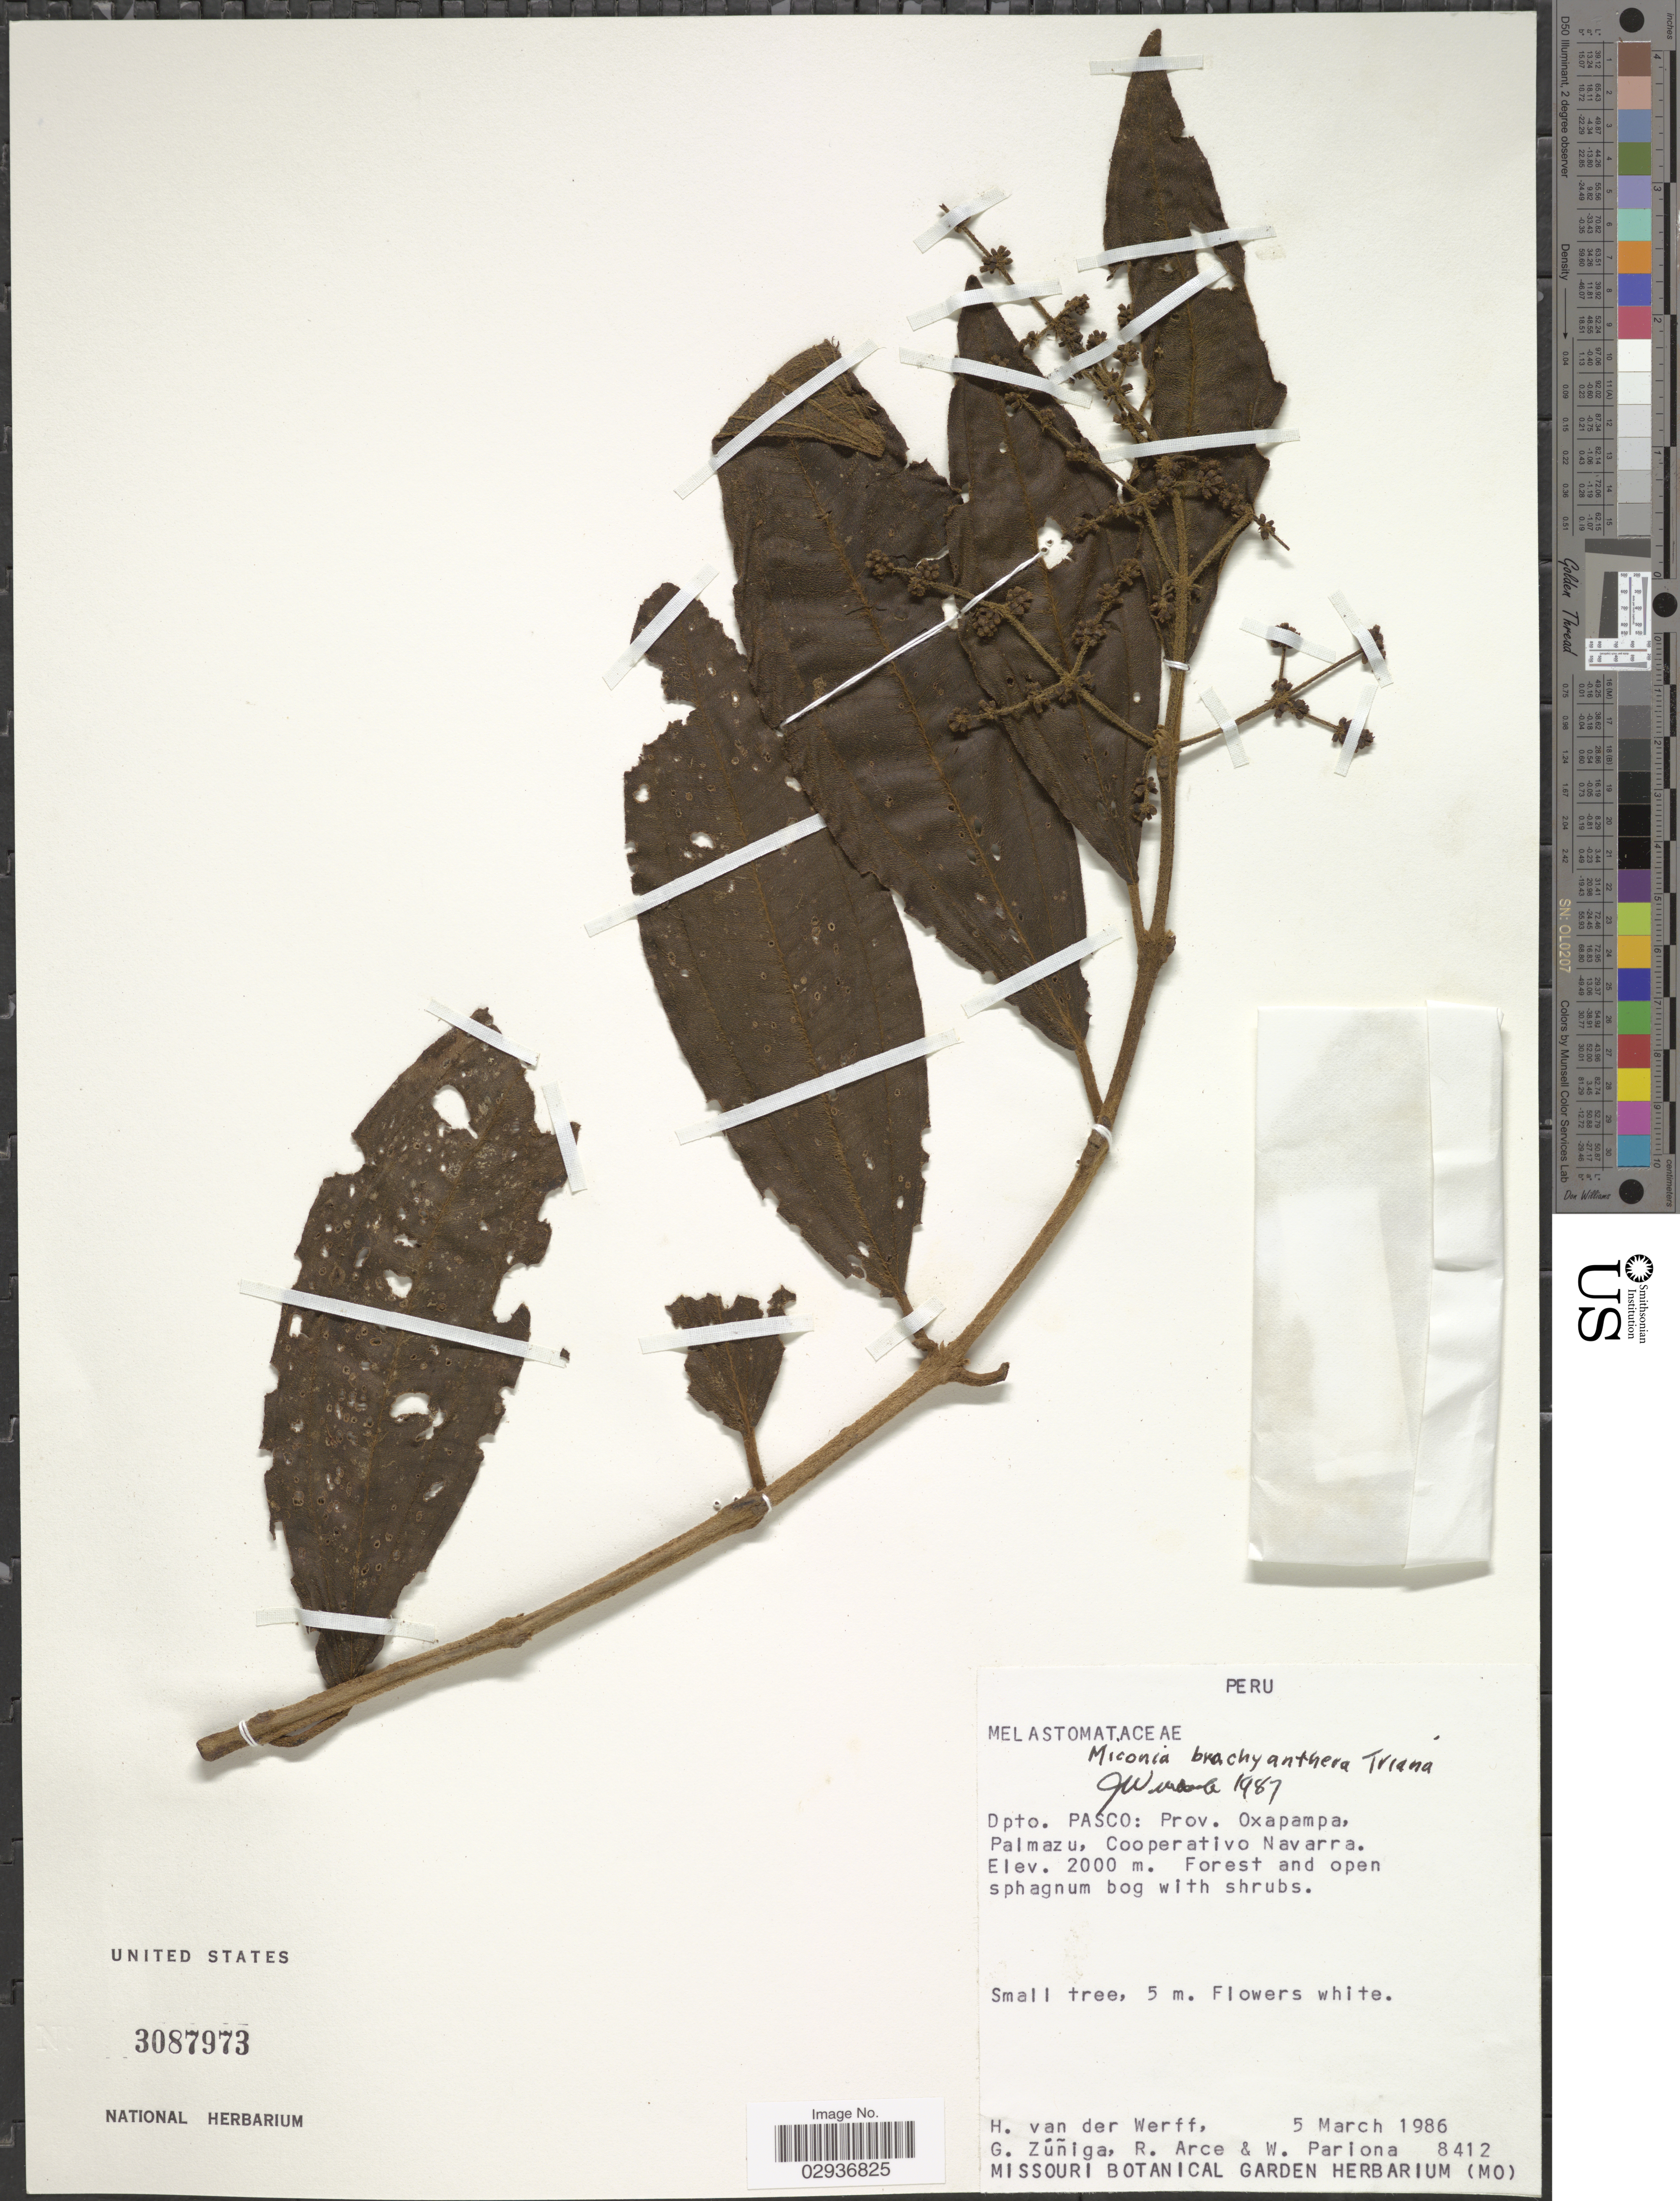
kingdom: Plantae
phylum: Tracheophyta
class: Magnoliopsida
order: Myrtales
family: Melastomataceae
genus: Miconia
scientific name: Miconia brachyanthera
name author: Triana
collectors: H. van der Werff, G. Zuniga, R. Arce & W. Pariona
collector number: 8412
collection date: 1986-03-05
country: Peru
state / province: Pasco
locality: Dpto. Pasco: Prov. Oxapampa, Palmazu, Cooperativo Navarra.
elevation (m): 2000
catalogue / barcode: US 3087973